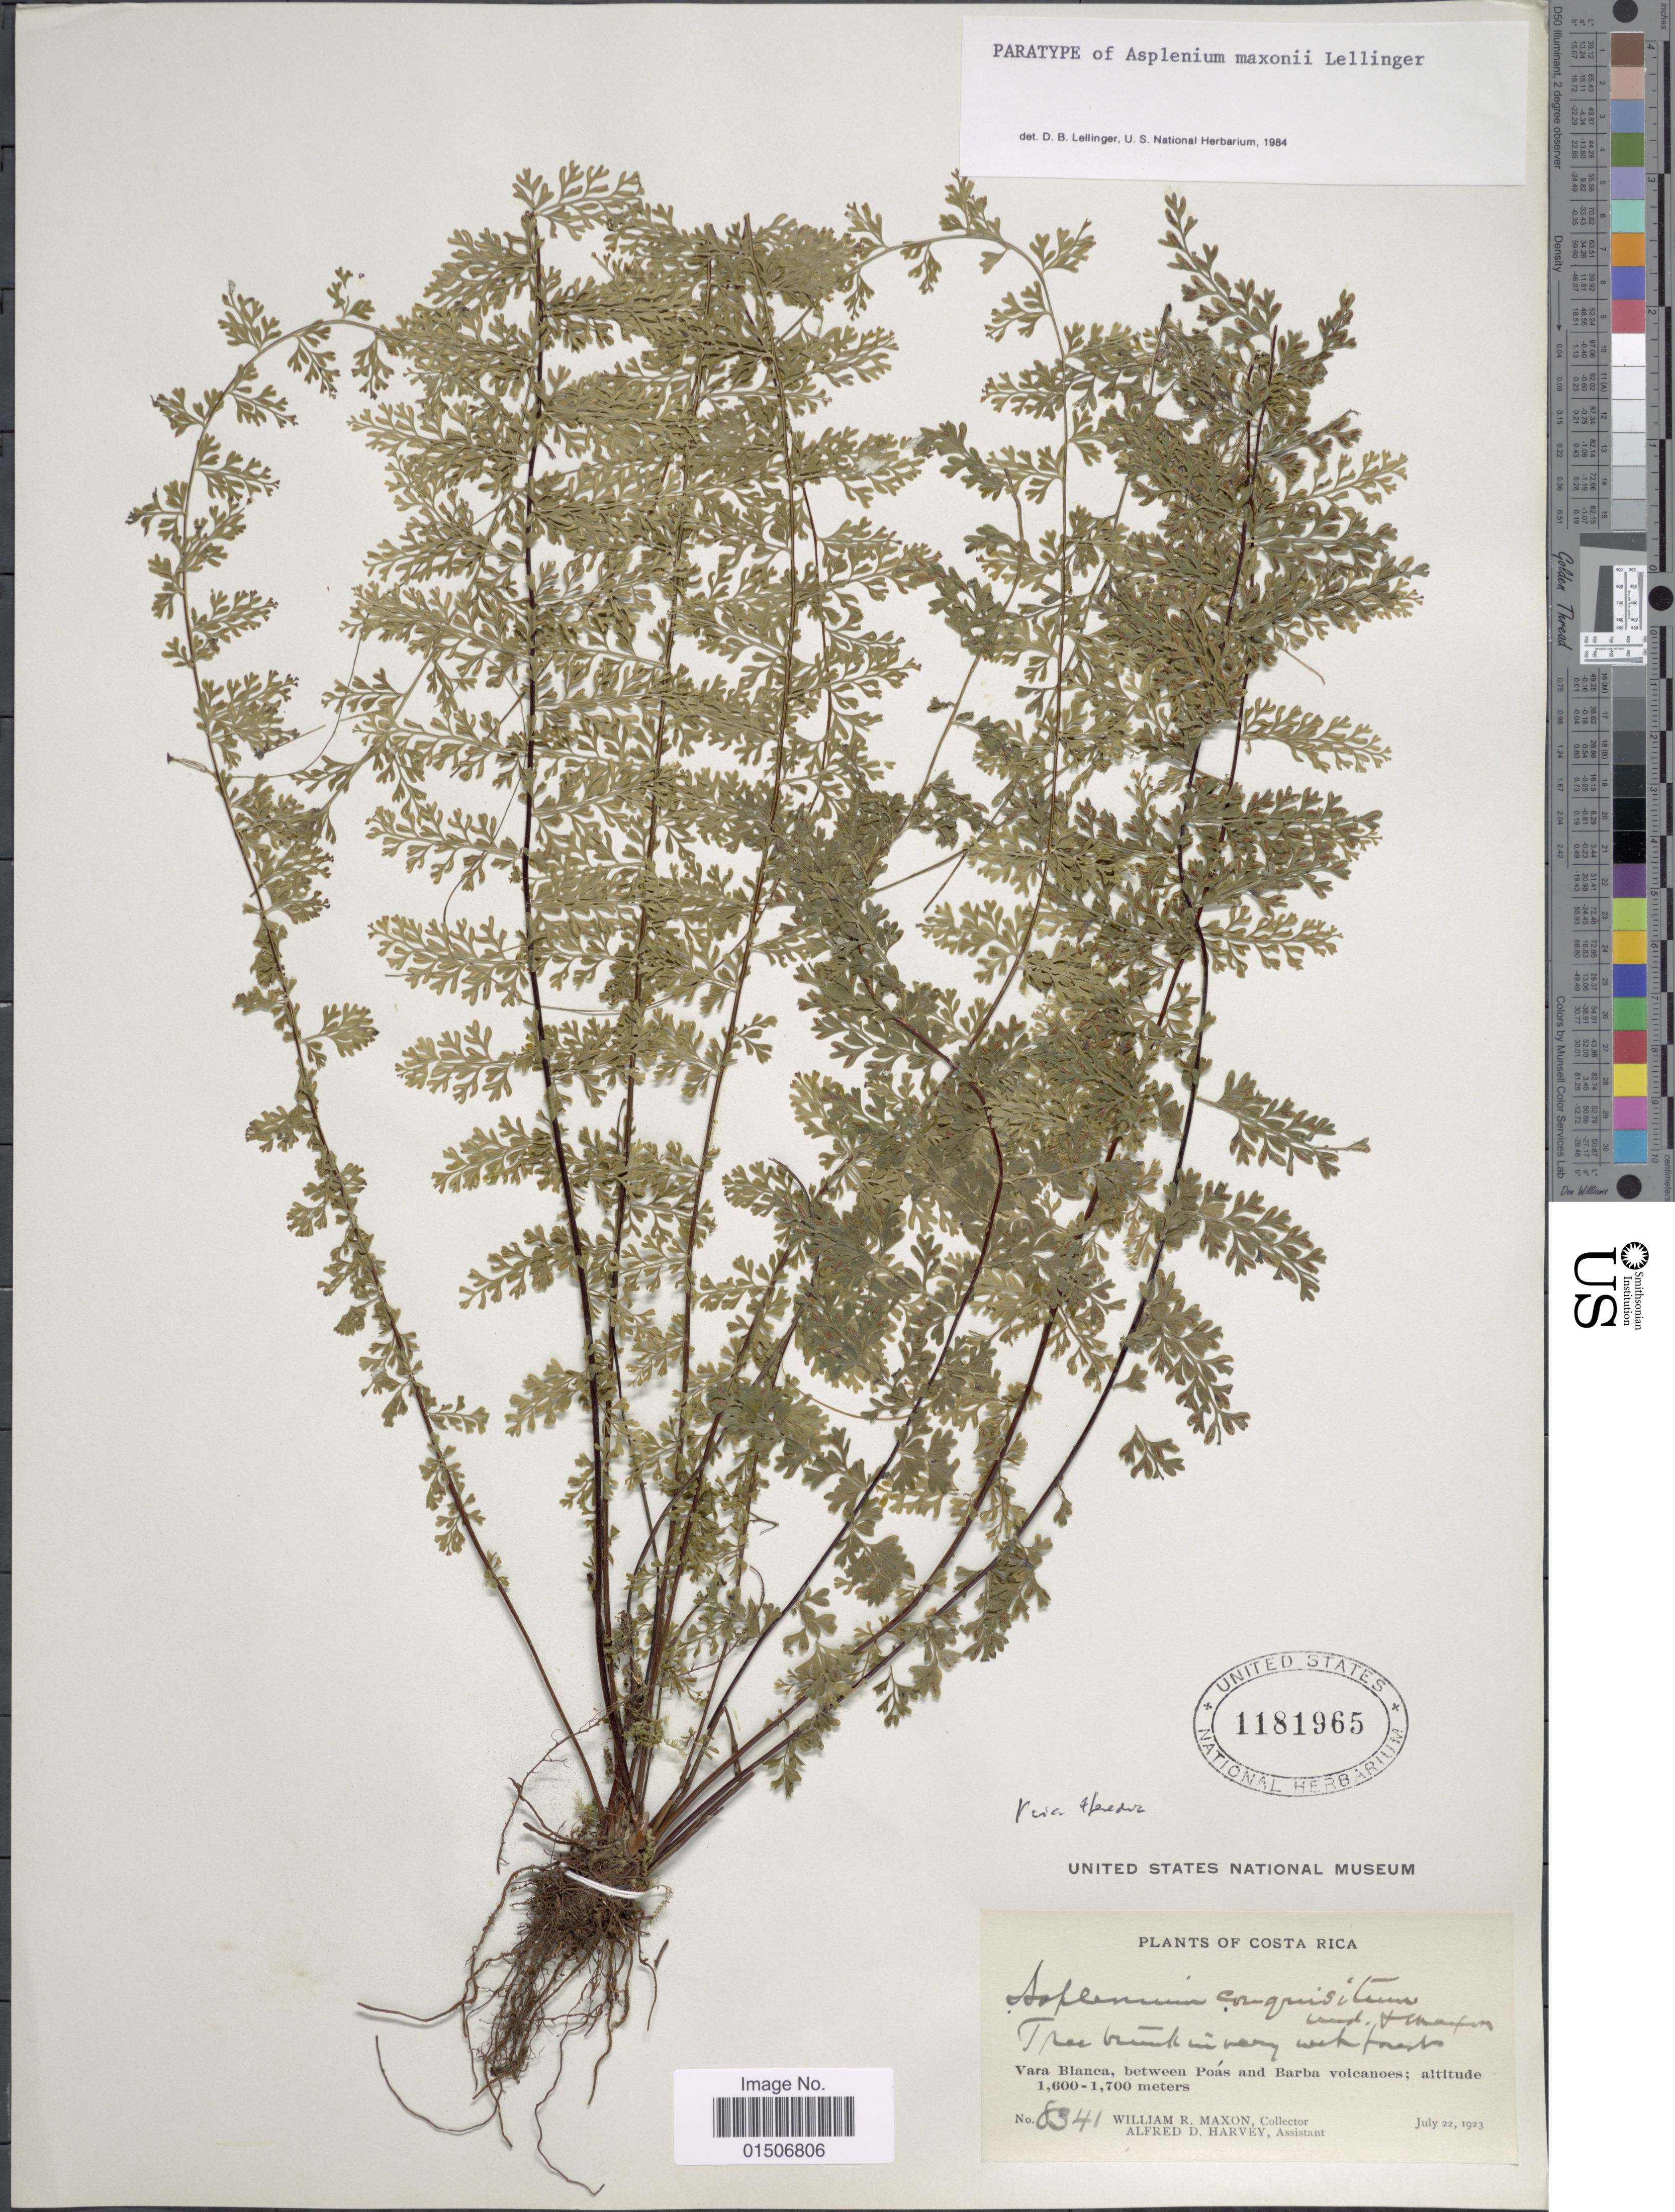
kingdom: Plantae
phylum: Tracheophyta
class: Polypodiopsida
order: Polypodiales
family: Aspleniaceae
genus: Asplenium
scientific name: Asplenium maxonii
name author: Lellinger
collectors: W. R. Maxon & A. D. Harvey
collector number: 8341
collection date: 1923-07-22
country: Costa Rica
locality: Tree trunk in very wet forest. Vara Blanca, between Poás and Barba volcanoes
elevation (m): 1600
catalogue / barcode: US 1181965